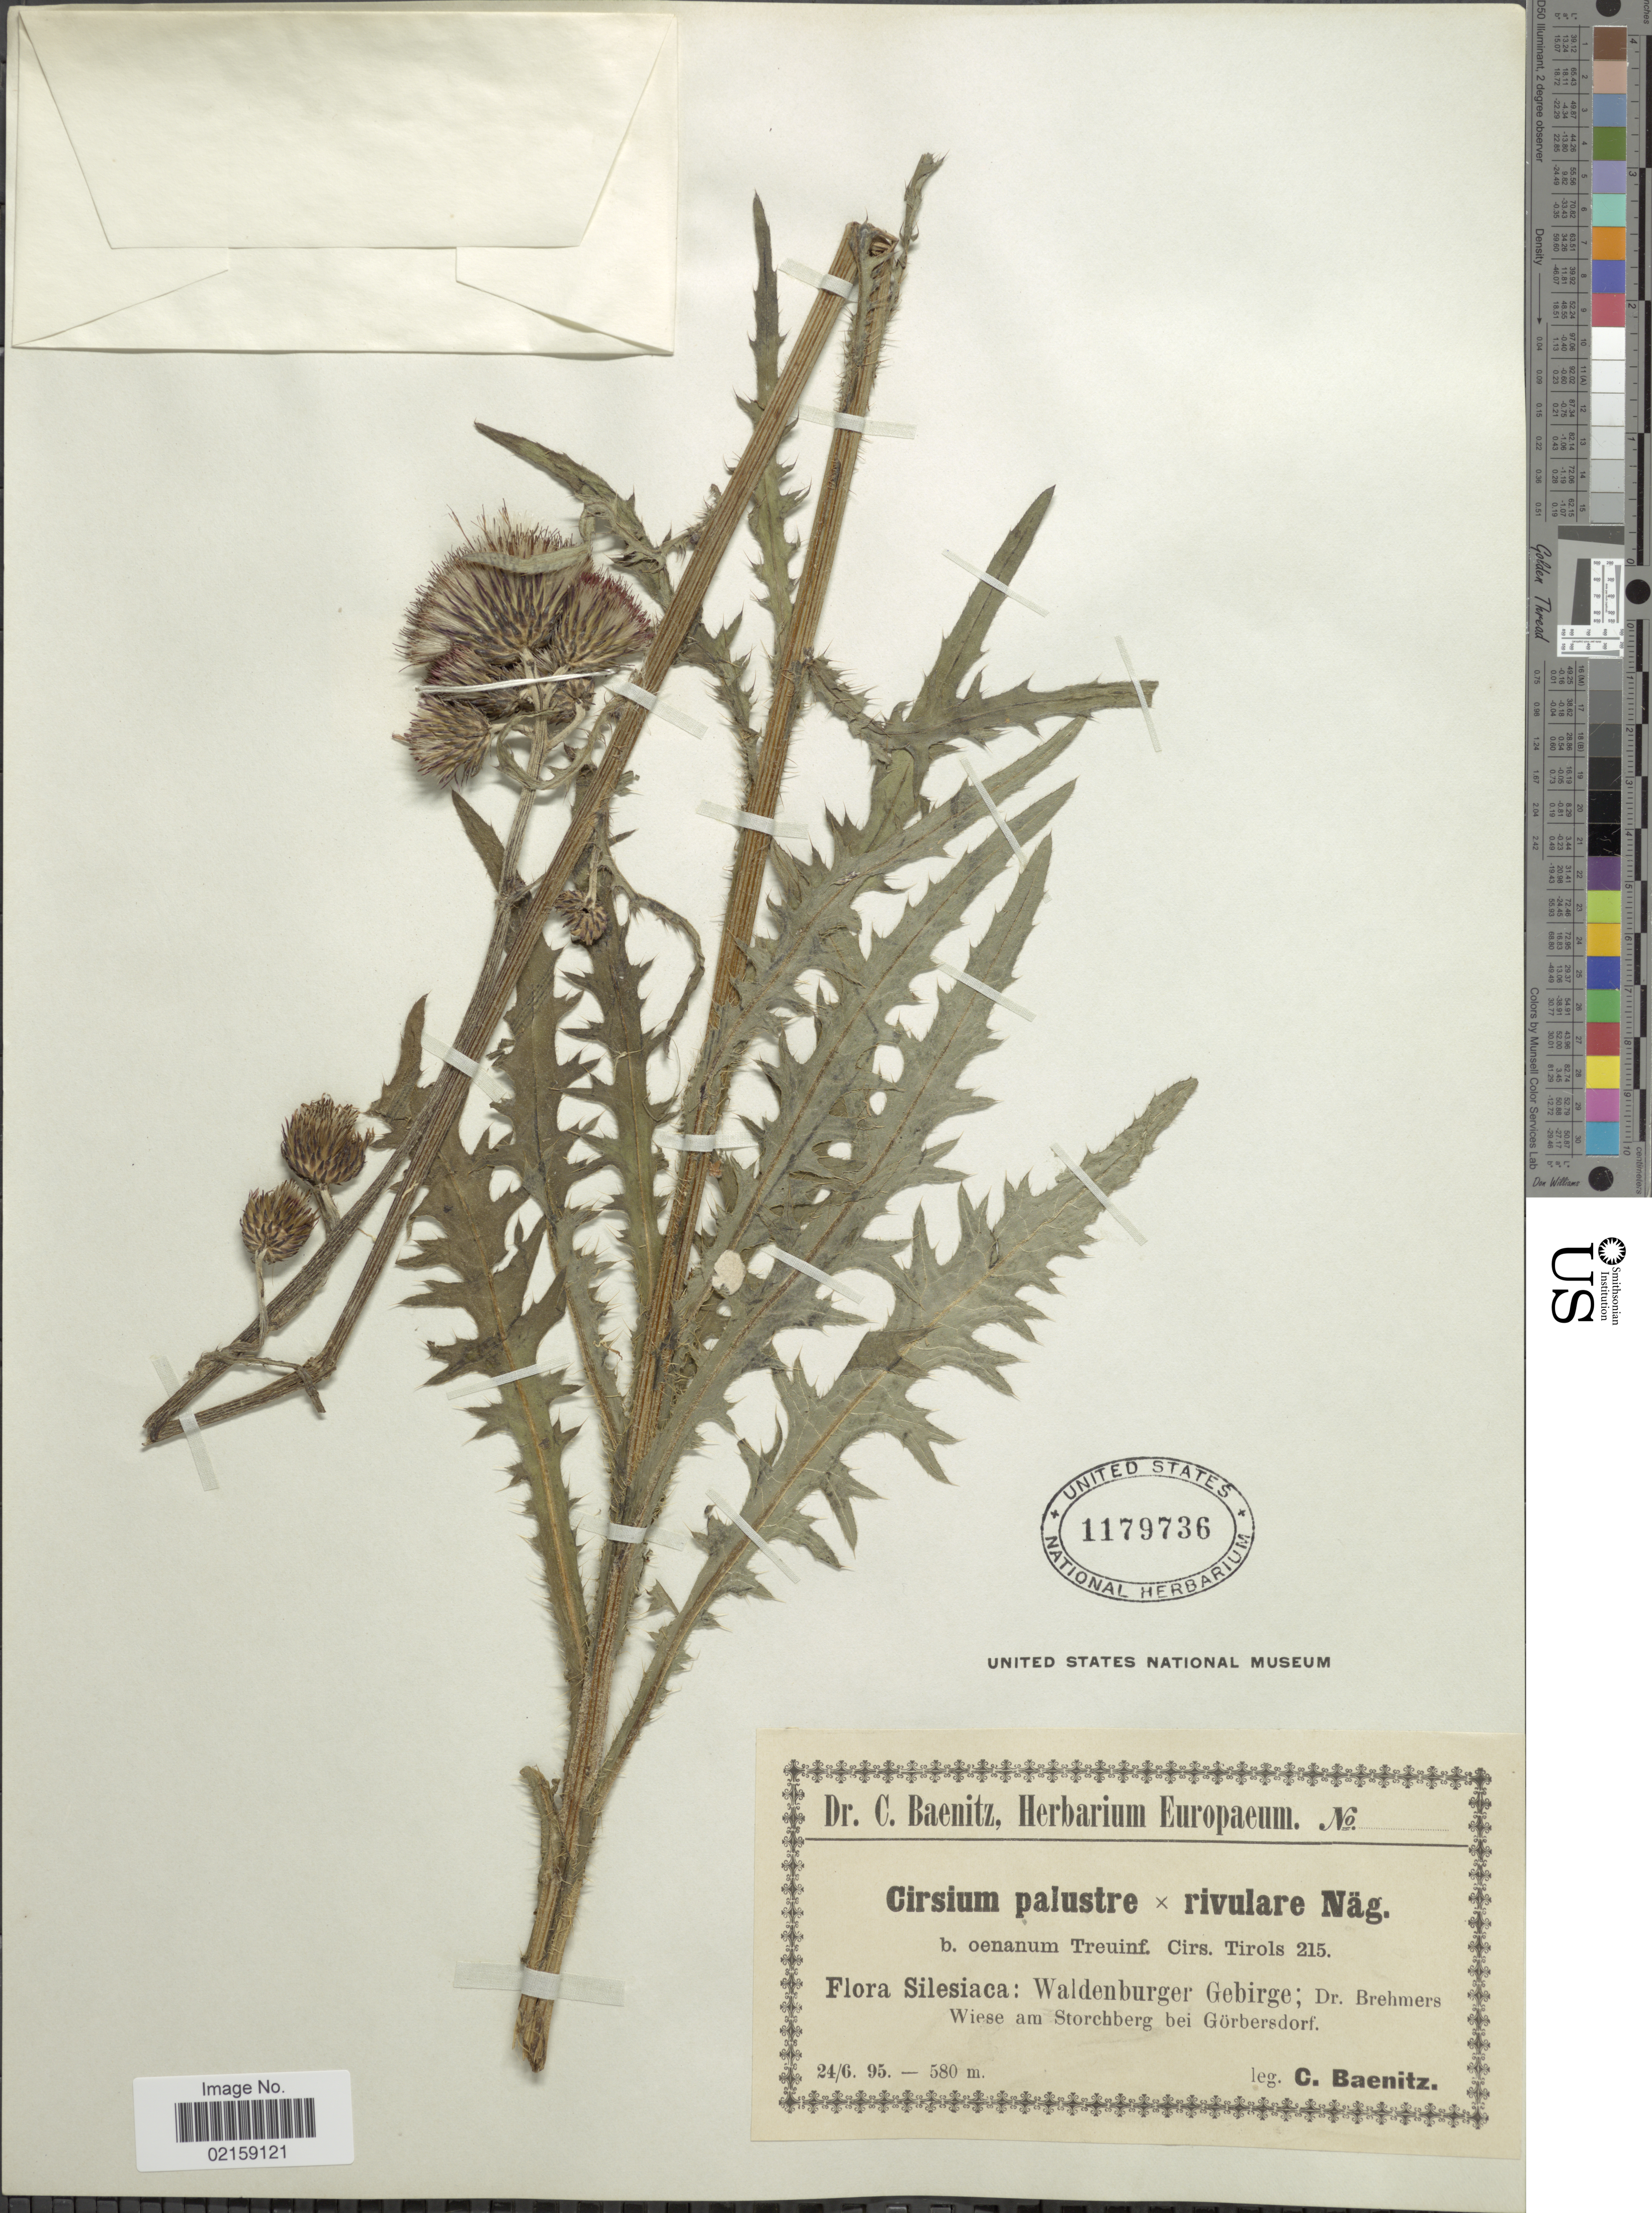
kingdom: Plantae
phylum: Tracheophyta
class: Magnoliopsida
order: Asterales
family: Asteraceae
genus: Cirsium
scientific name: Cirsium palustre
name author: (L.) Coss. ex Scop.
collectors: C. G. Baenitz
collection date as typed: Transcribed d/m/y: 24/6/95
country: Germany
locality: Silesiaca: Waldenburger Gebirge; Dr. Brehmers Wiese am Storchberg bei Gorbersdorf. [interpreted]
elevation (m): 580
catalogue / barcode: US 1179736